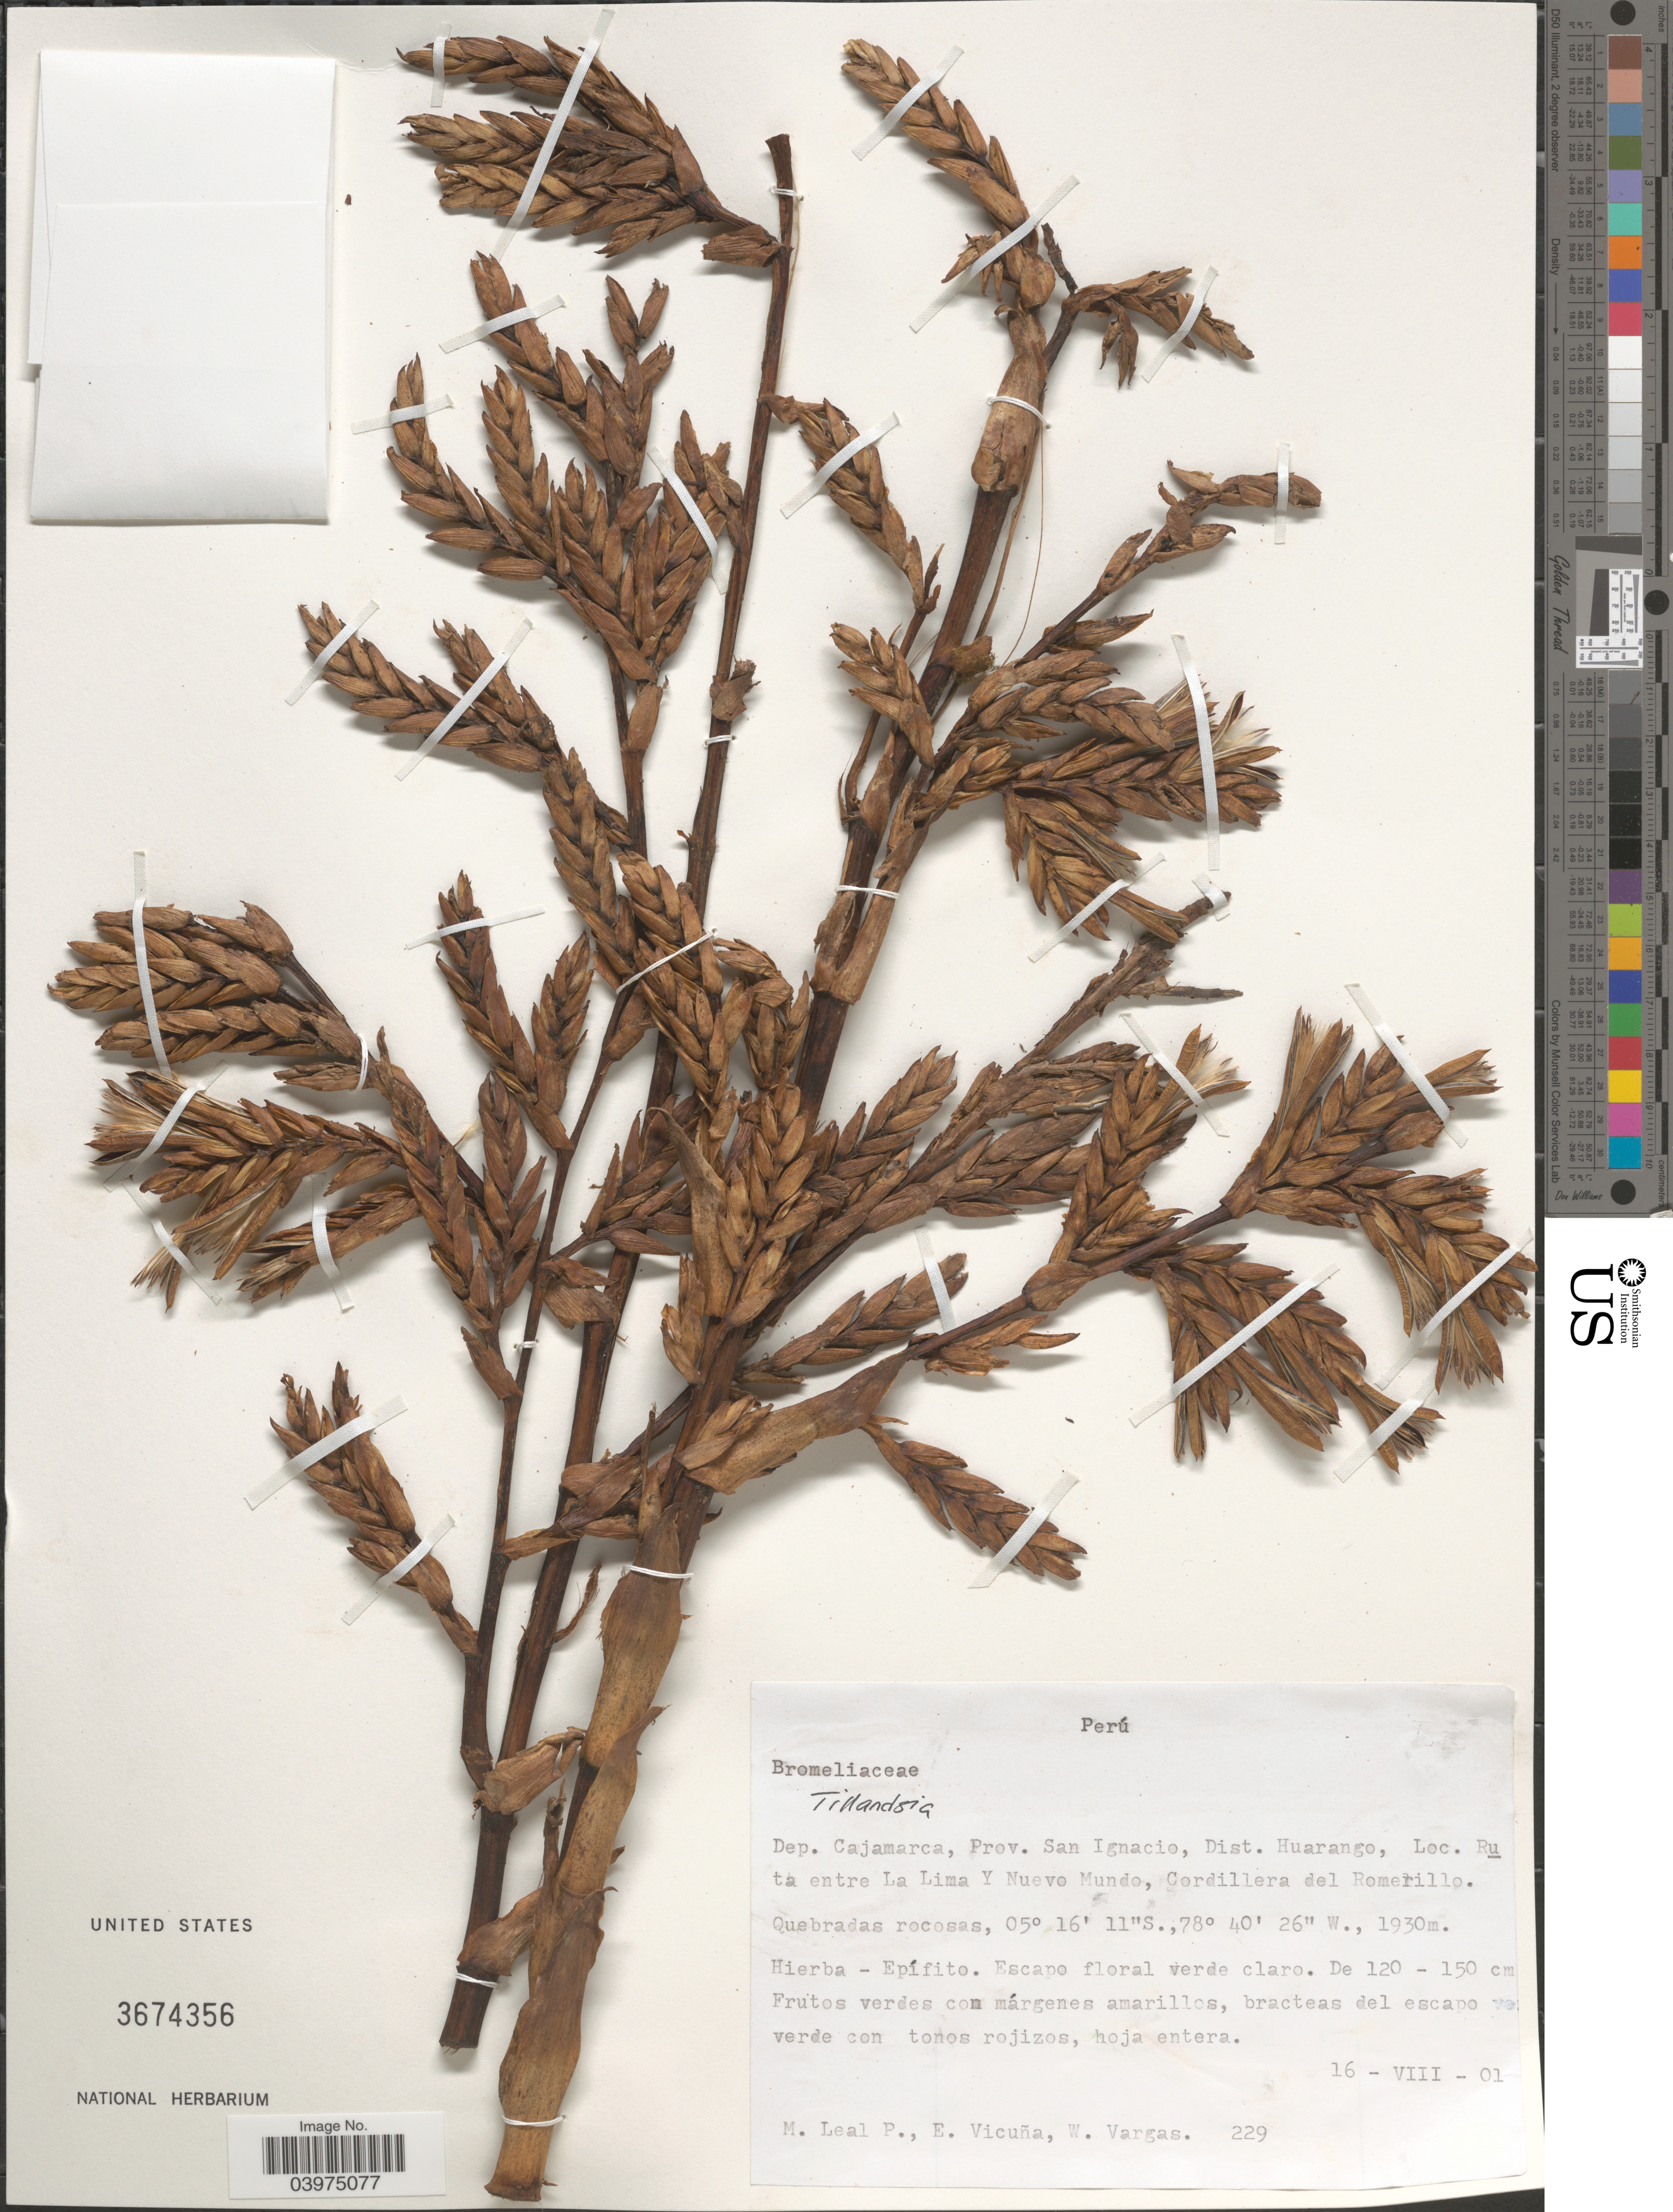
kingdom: Plantae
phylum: Tracheophyta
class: Liliopsida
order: Poales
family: Bromeliaceae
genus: Tillandsia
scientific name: Tillandsia sp.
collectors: M. E. Leal, E. Vicuña & W. Vargas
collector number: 229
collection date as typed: Transcribed d/m/y: 16/8/1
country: Peru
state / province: Cajamarca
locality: Dep. Cajamarca, Prov. San Ignacio, Dist. Huarango. Ruta entre La Lima Y Nuevo Mundo, Cordillera del Romerillo.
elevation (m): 1930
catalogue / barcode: US 3674356